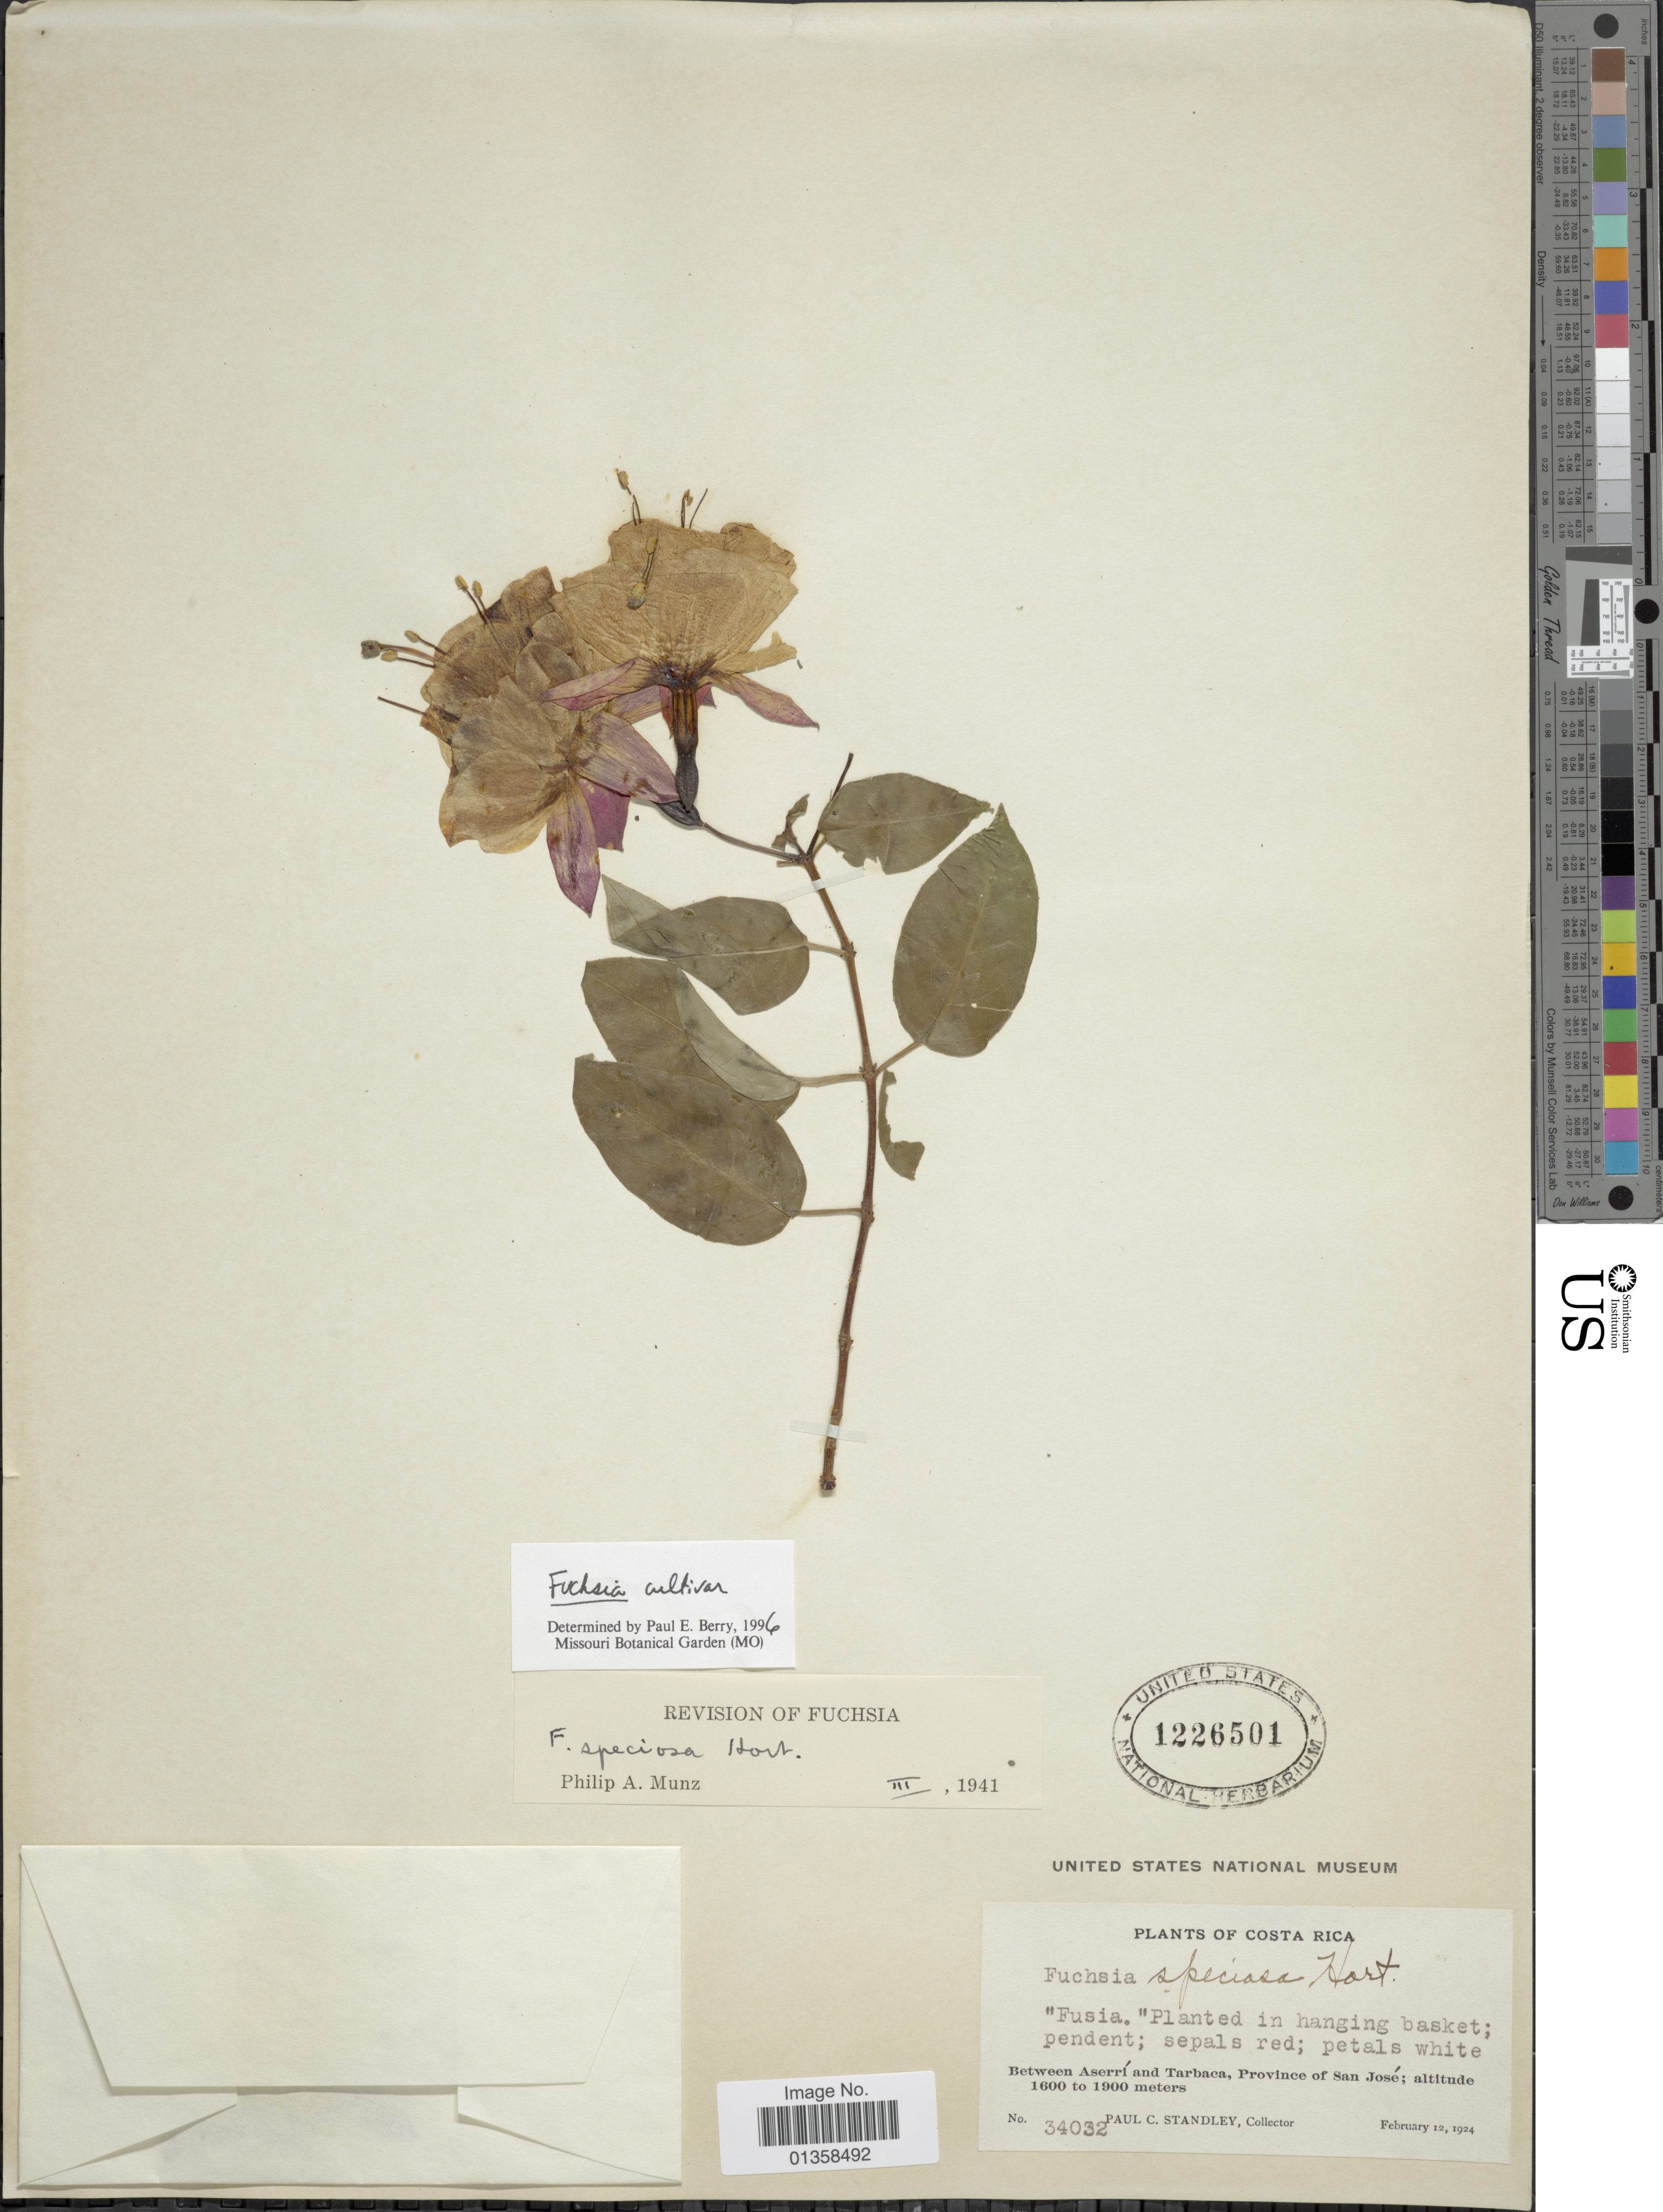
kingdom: Plantae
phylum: Tracheophyta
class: Magnoliopsida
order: Myrtales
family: Onagraceae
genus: Fuchsia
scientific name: Fuchsia x hybrida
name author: Hort.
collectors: P. C. Standley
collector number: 34032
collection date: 1924-02-12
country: Costa Rica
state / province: San José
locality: Between Aserrí and Tarbaca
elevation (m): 1600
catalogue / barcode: US 1226501